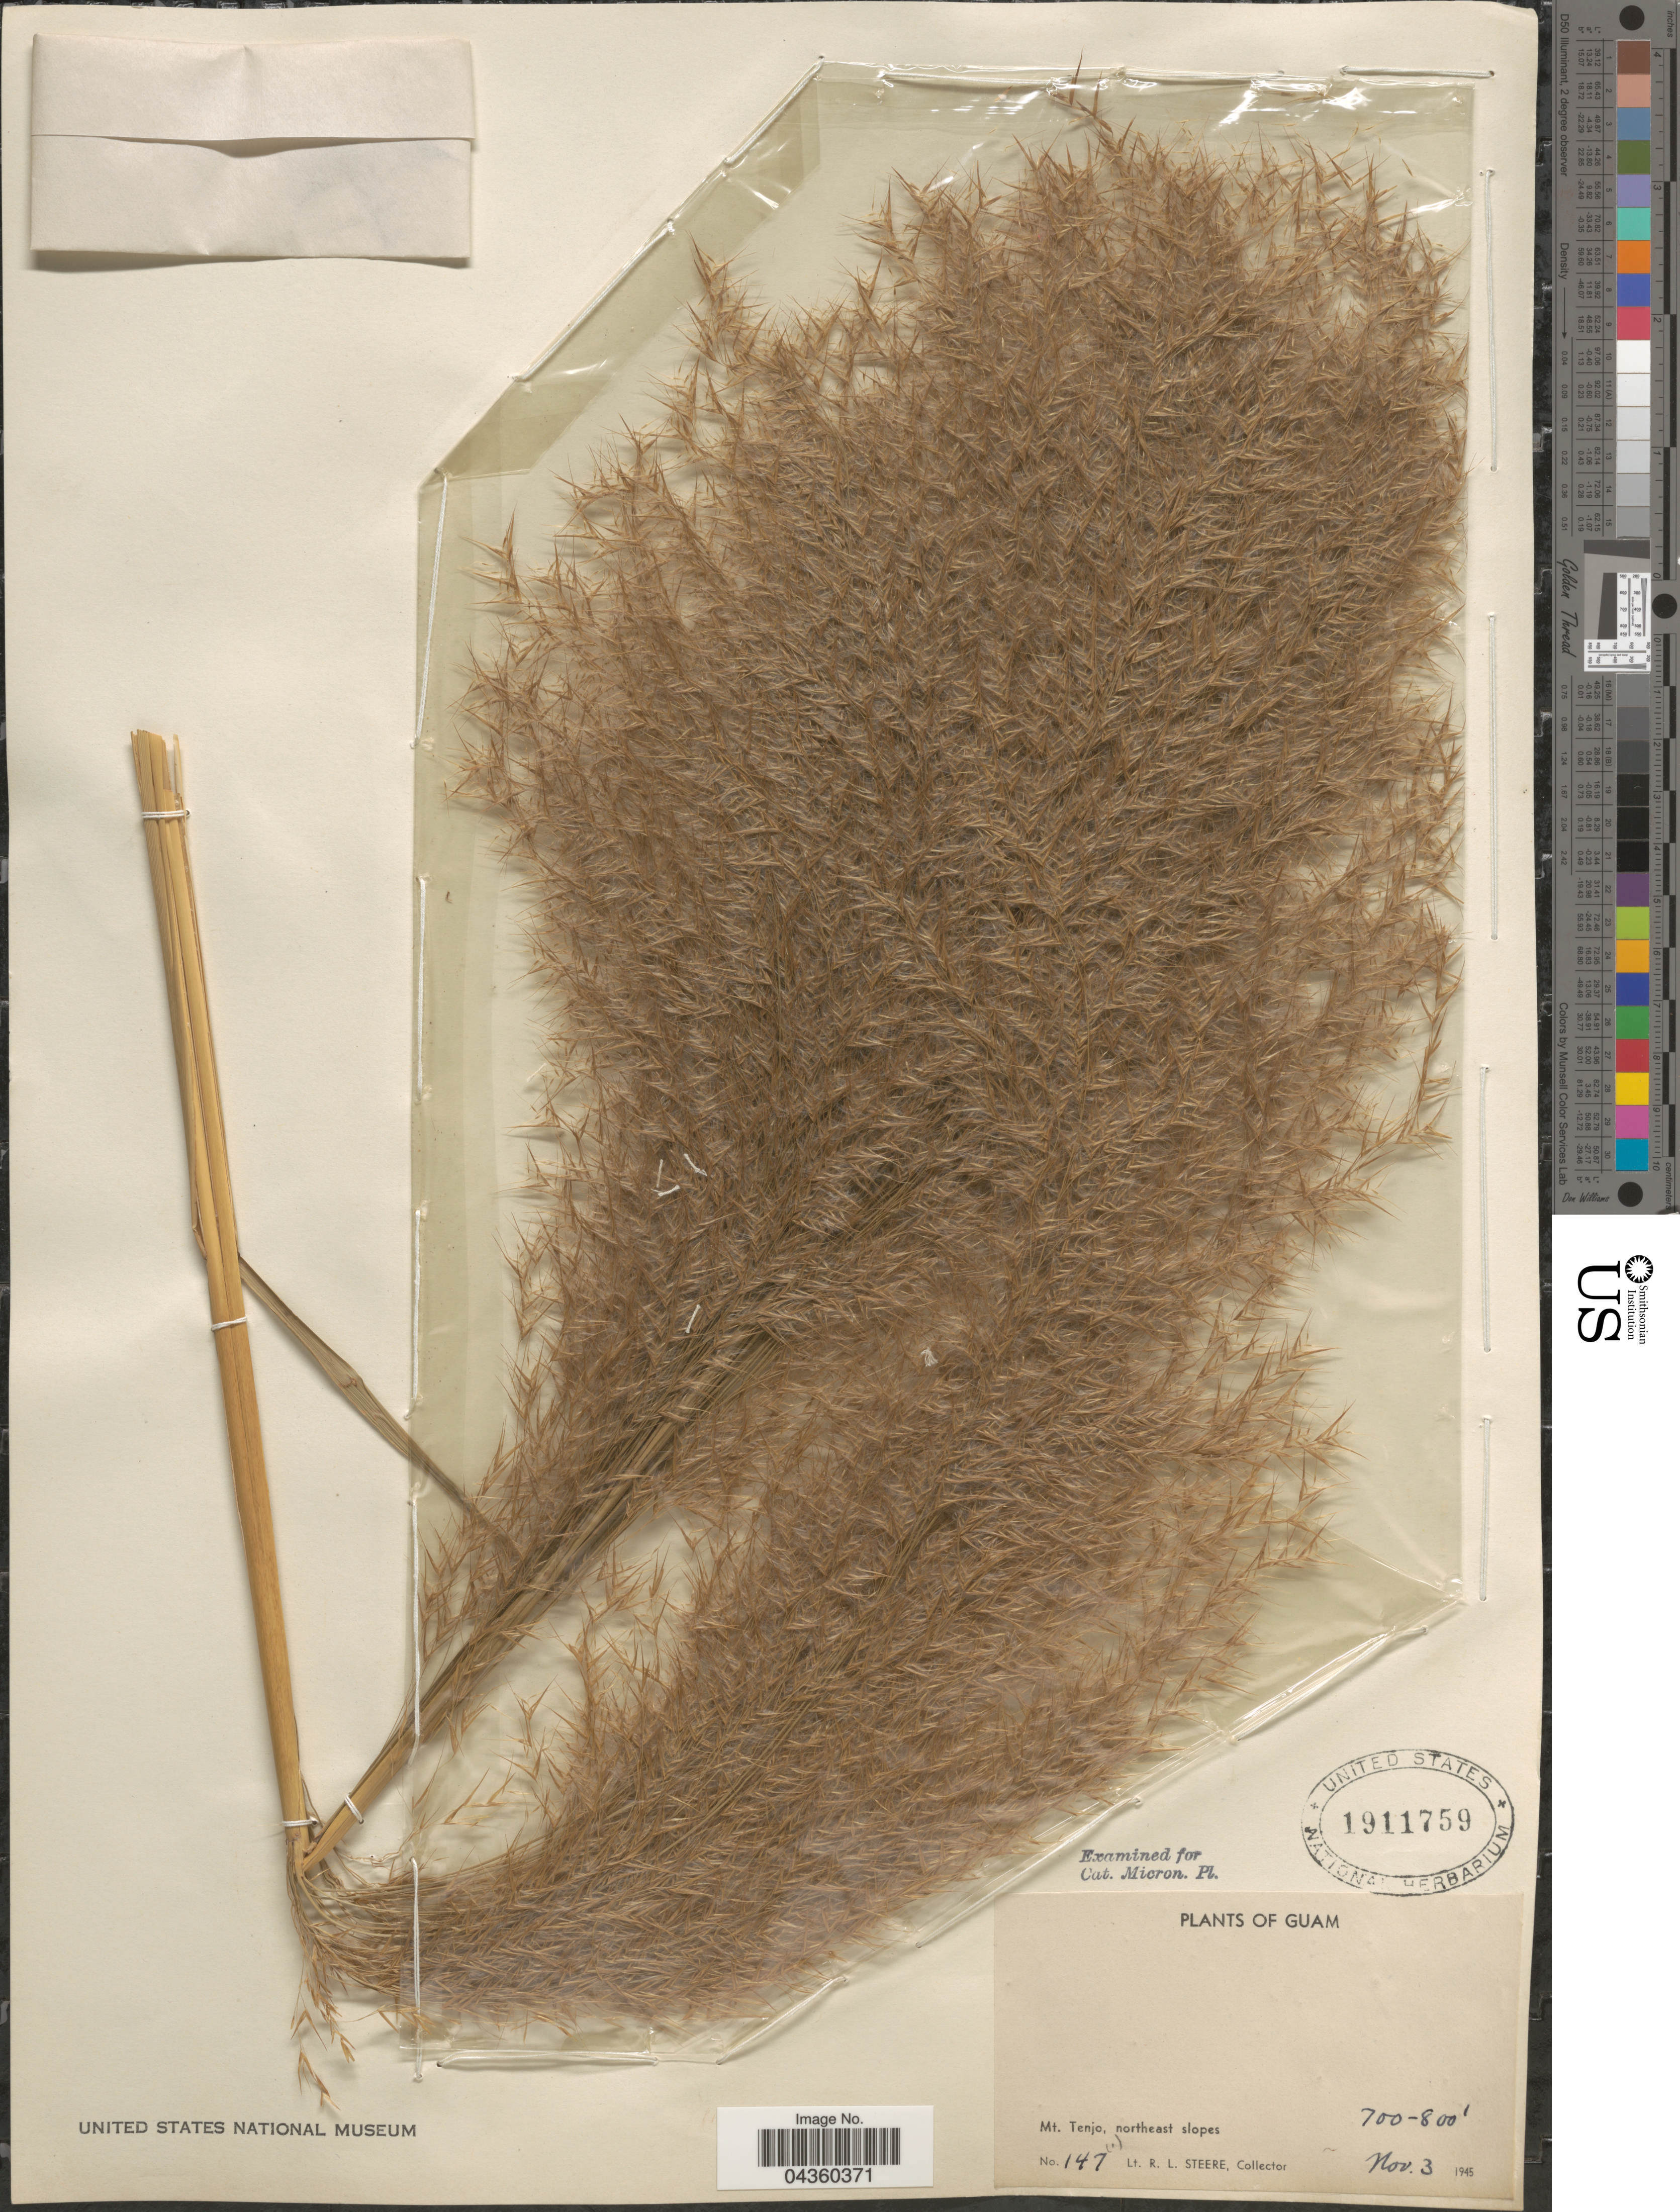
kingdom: Plantae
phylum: Tracheophyta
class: Liliopsida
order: Poales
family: Poaceae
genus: Phragmites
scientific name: Phragmites karka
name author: (Retz.) Trin. ex Steud.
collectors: R. L. Steere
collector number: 147(1)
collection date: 1945-11-03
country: Guam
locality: Mt. Tenjo, northeast slopes.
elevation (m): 213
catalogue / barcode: US 1911759